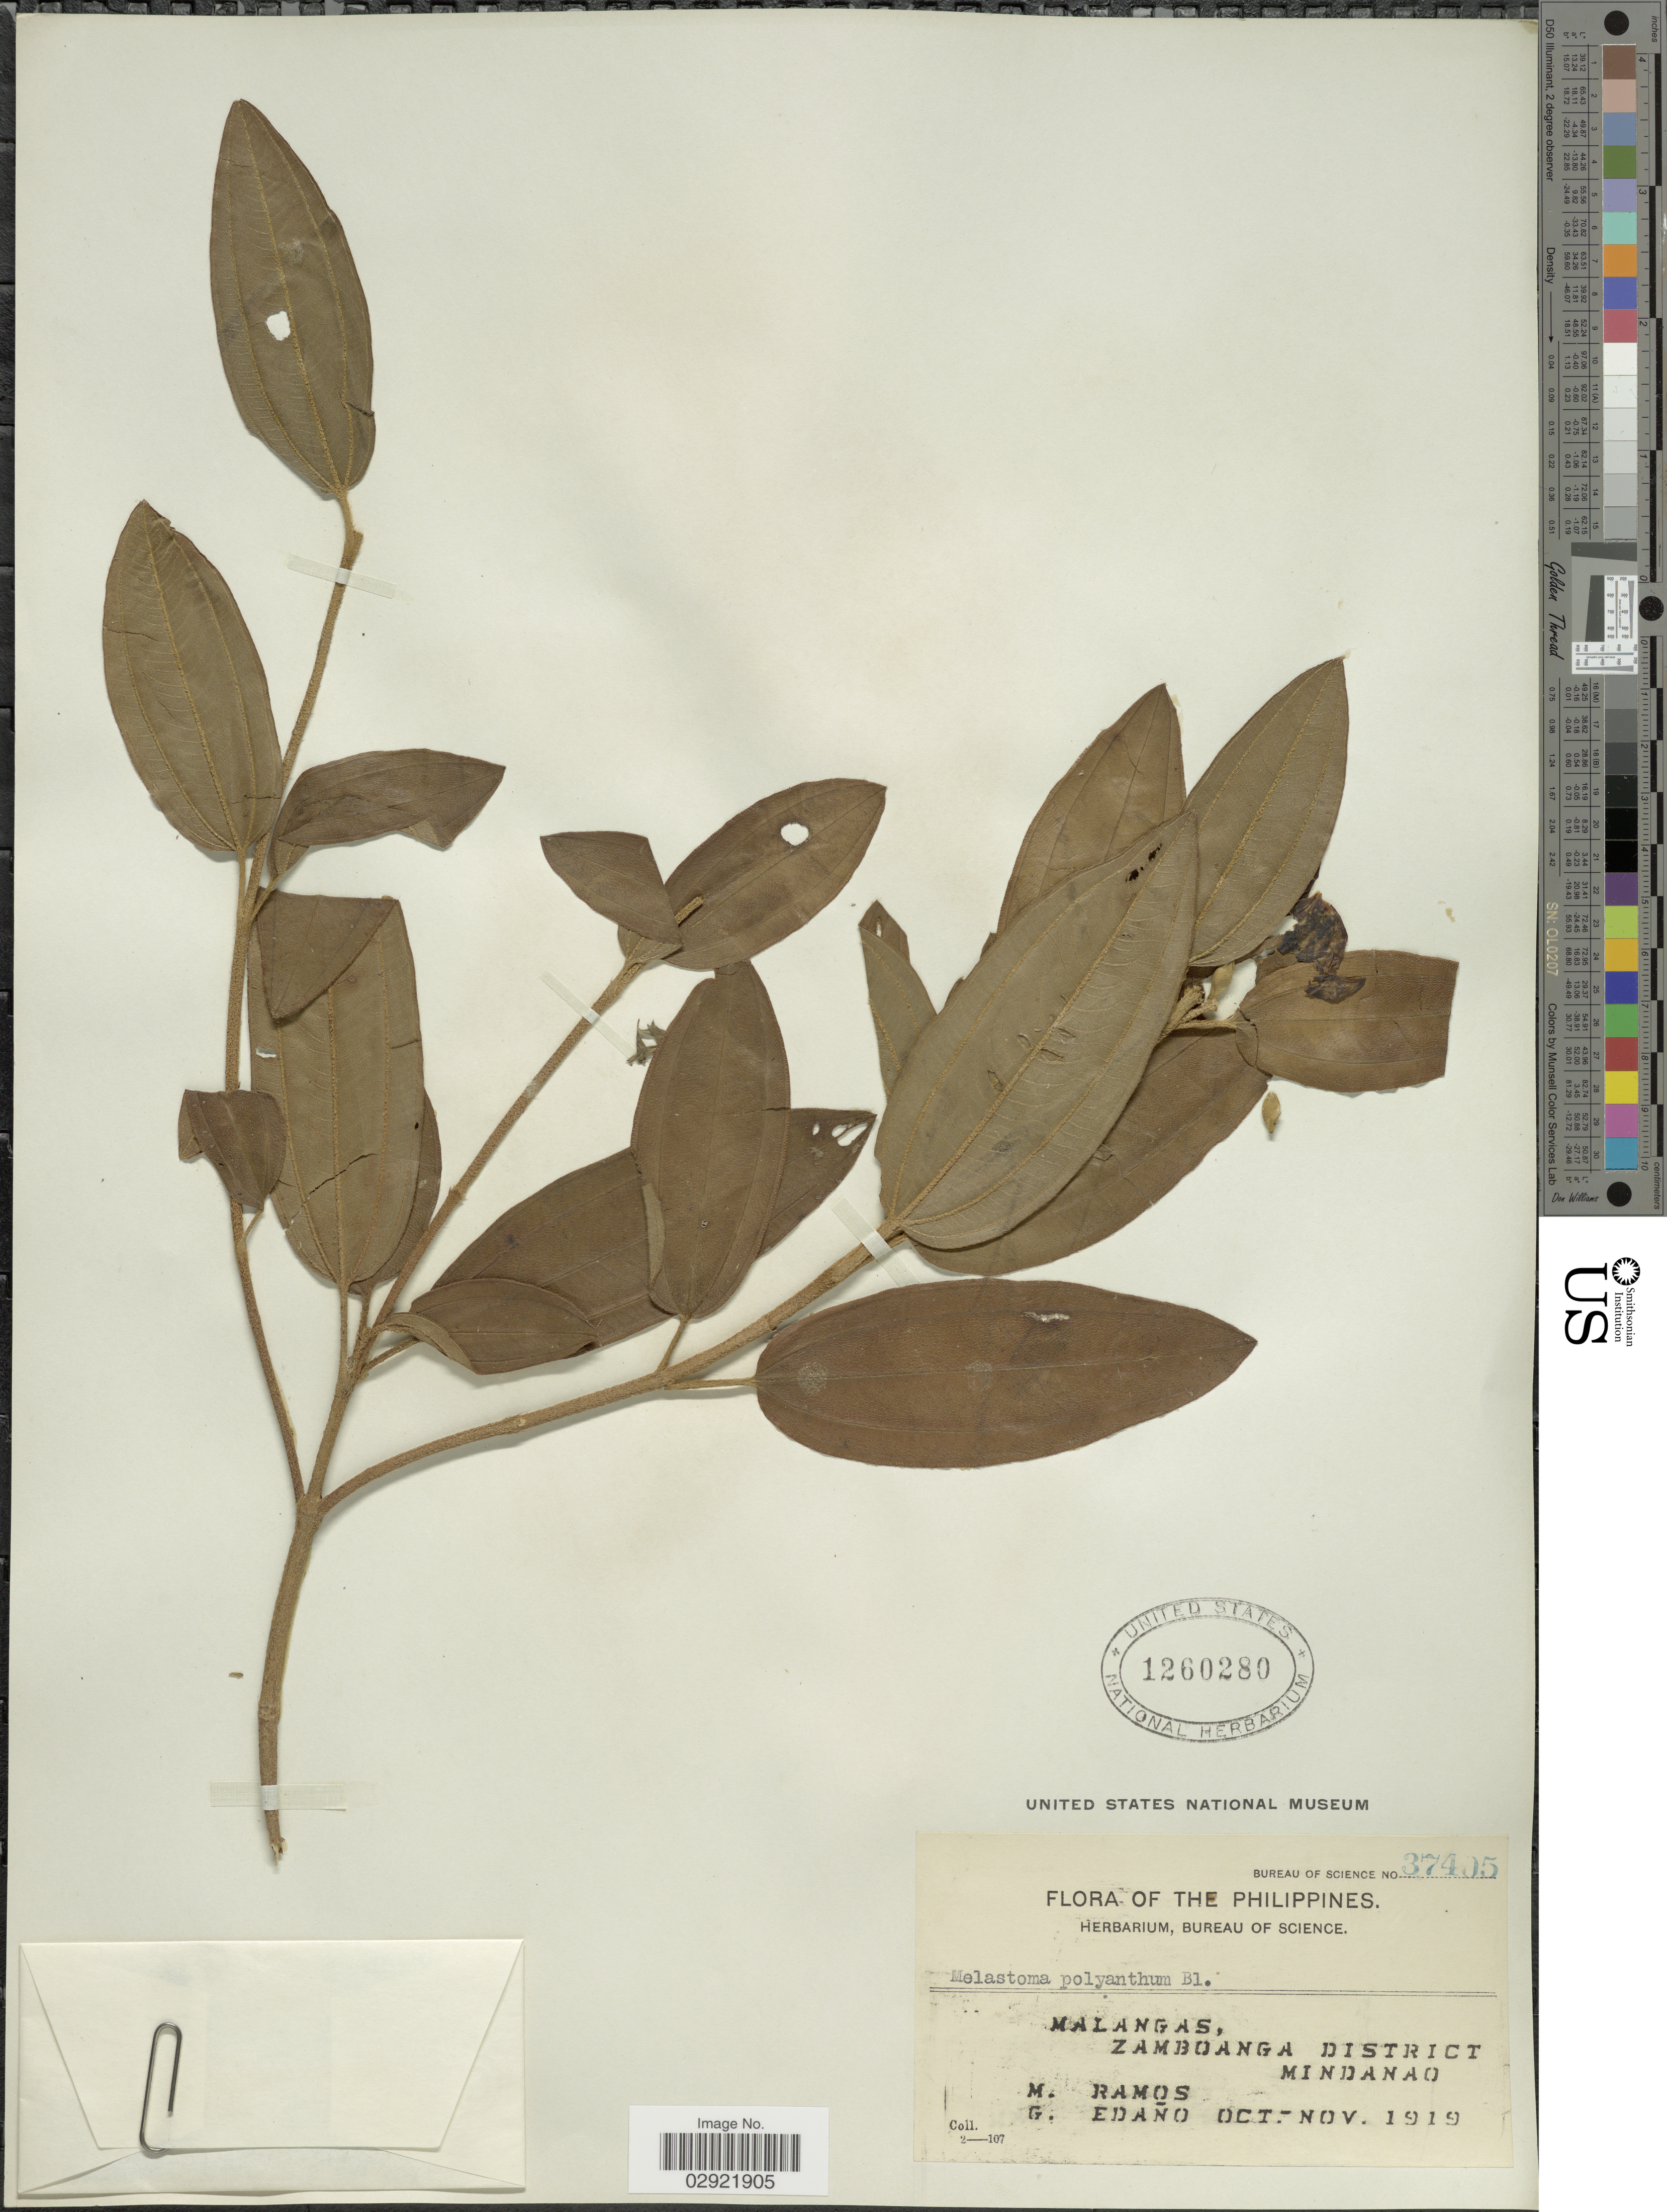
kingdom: Plantae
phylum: Tracheophyta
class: Magnoliopsida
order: Myrtales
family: Melastomataceae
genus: Melastoma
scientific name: Melastoma malabathricum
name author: L.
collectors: M. Ramos & G. Edaño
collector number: Bureau of Science 37405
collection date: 1919-10/1919-11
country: Philippines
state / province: Zamboanga Peninsula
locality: Malangas, Zamboanga District, Mindanao.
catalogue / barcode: US 1260280